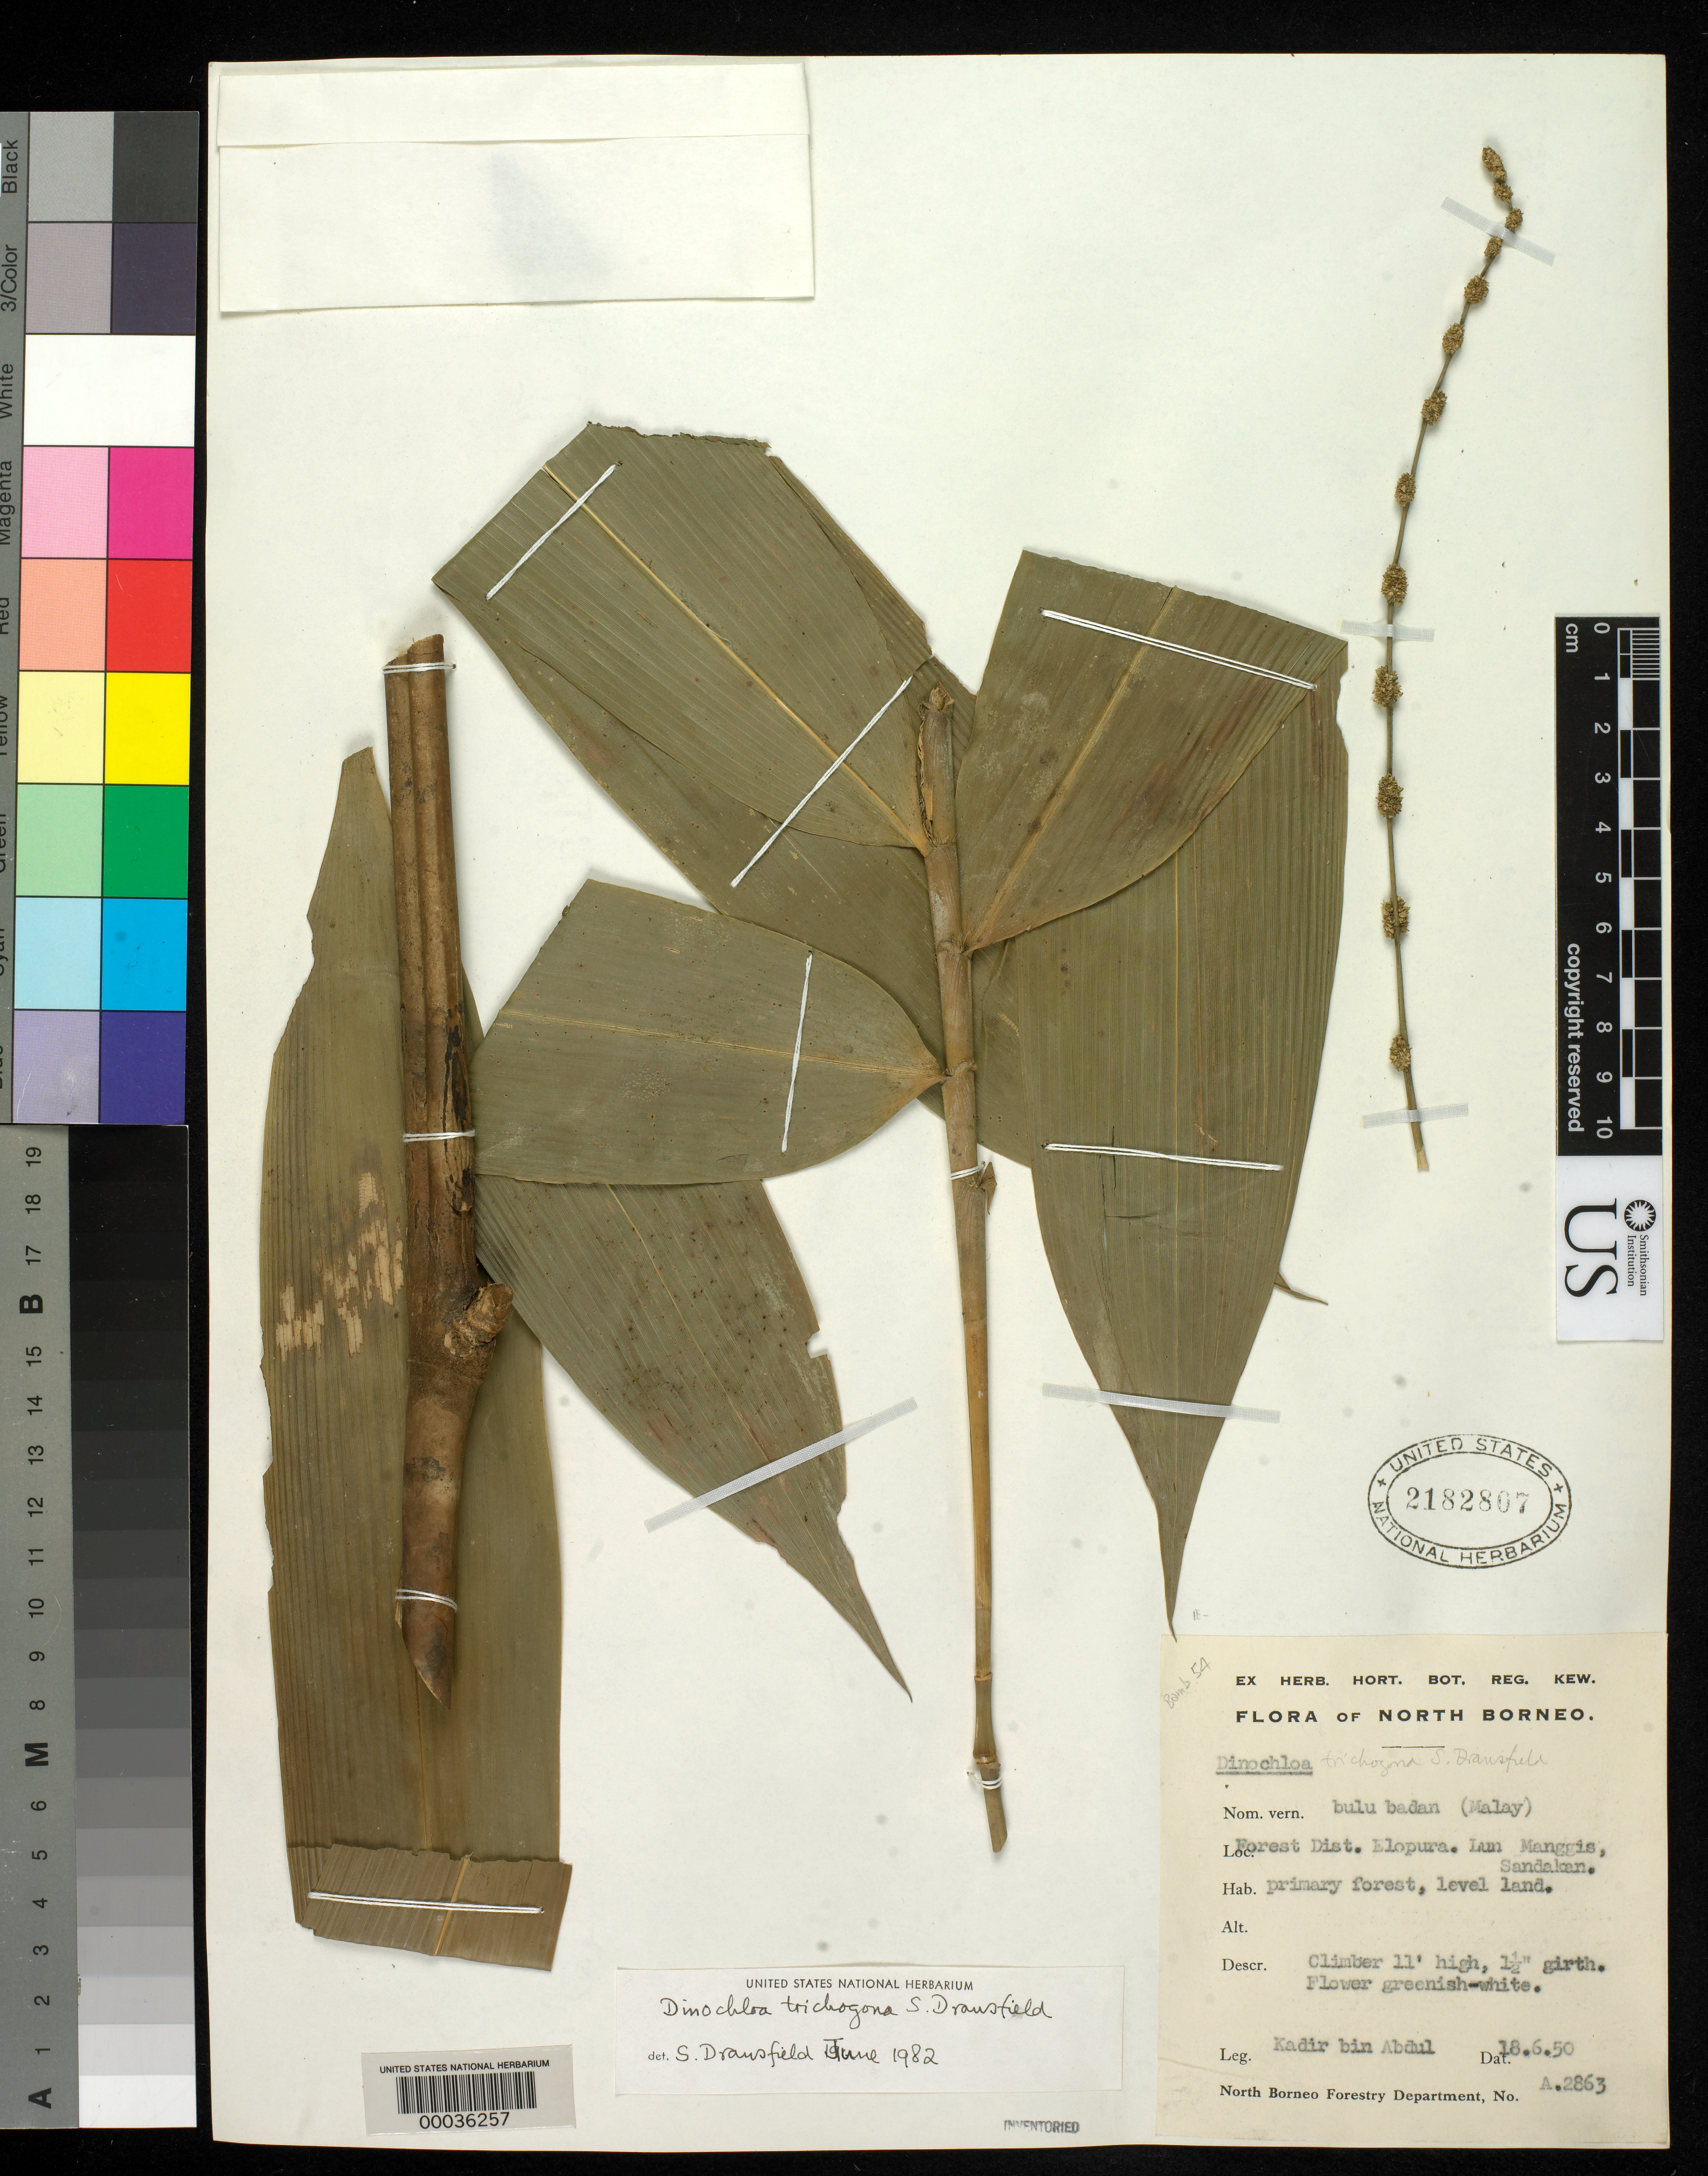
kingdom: Plantae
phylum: Tracheophyta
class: Liliopsida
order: Poales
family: Poaceae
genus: Dinochloa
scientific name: Dinochloa trichogona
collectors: Kadir Bin Abdul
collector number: NBFD A2863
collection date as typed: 18 Jun 1950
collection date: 1950-06-18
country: Malaysia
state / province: Sabah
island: Borneo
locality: Forest dist. elopura. lun manggis, sandakan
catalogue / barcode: US 2182807